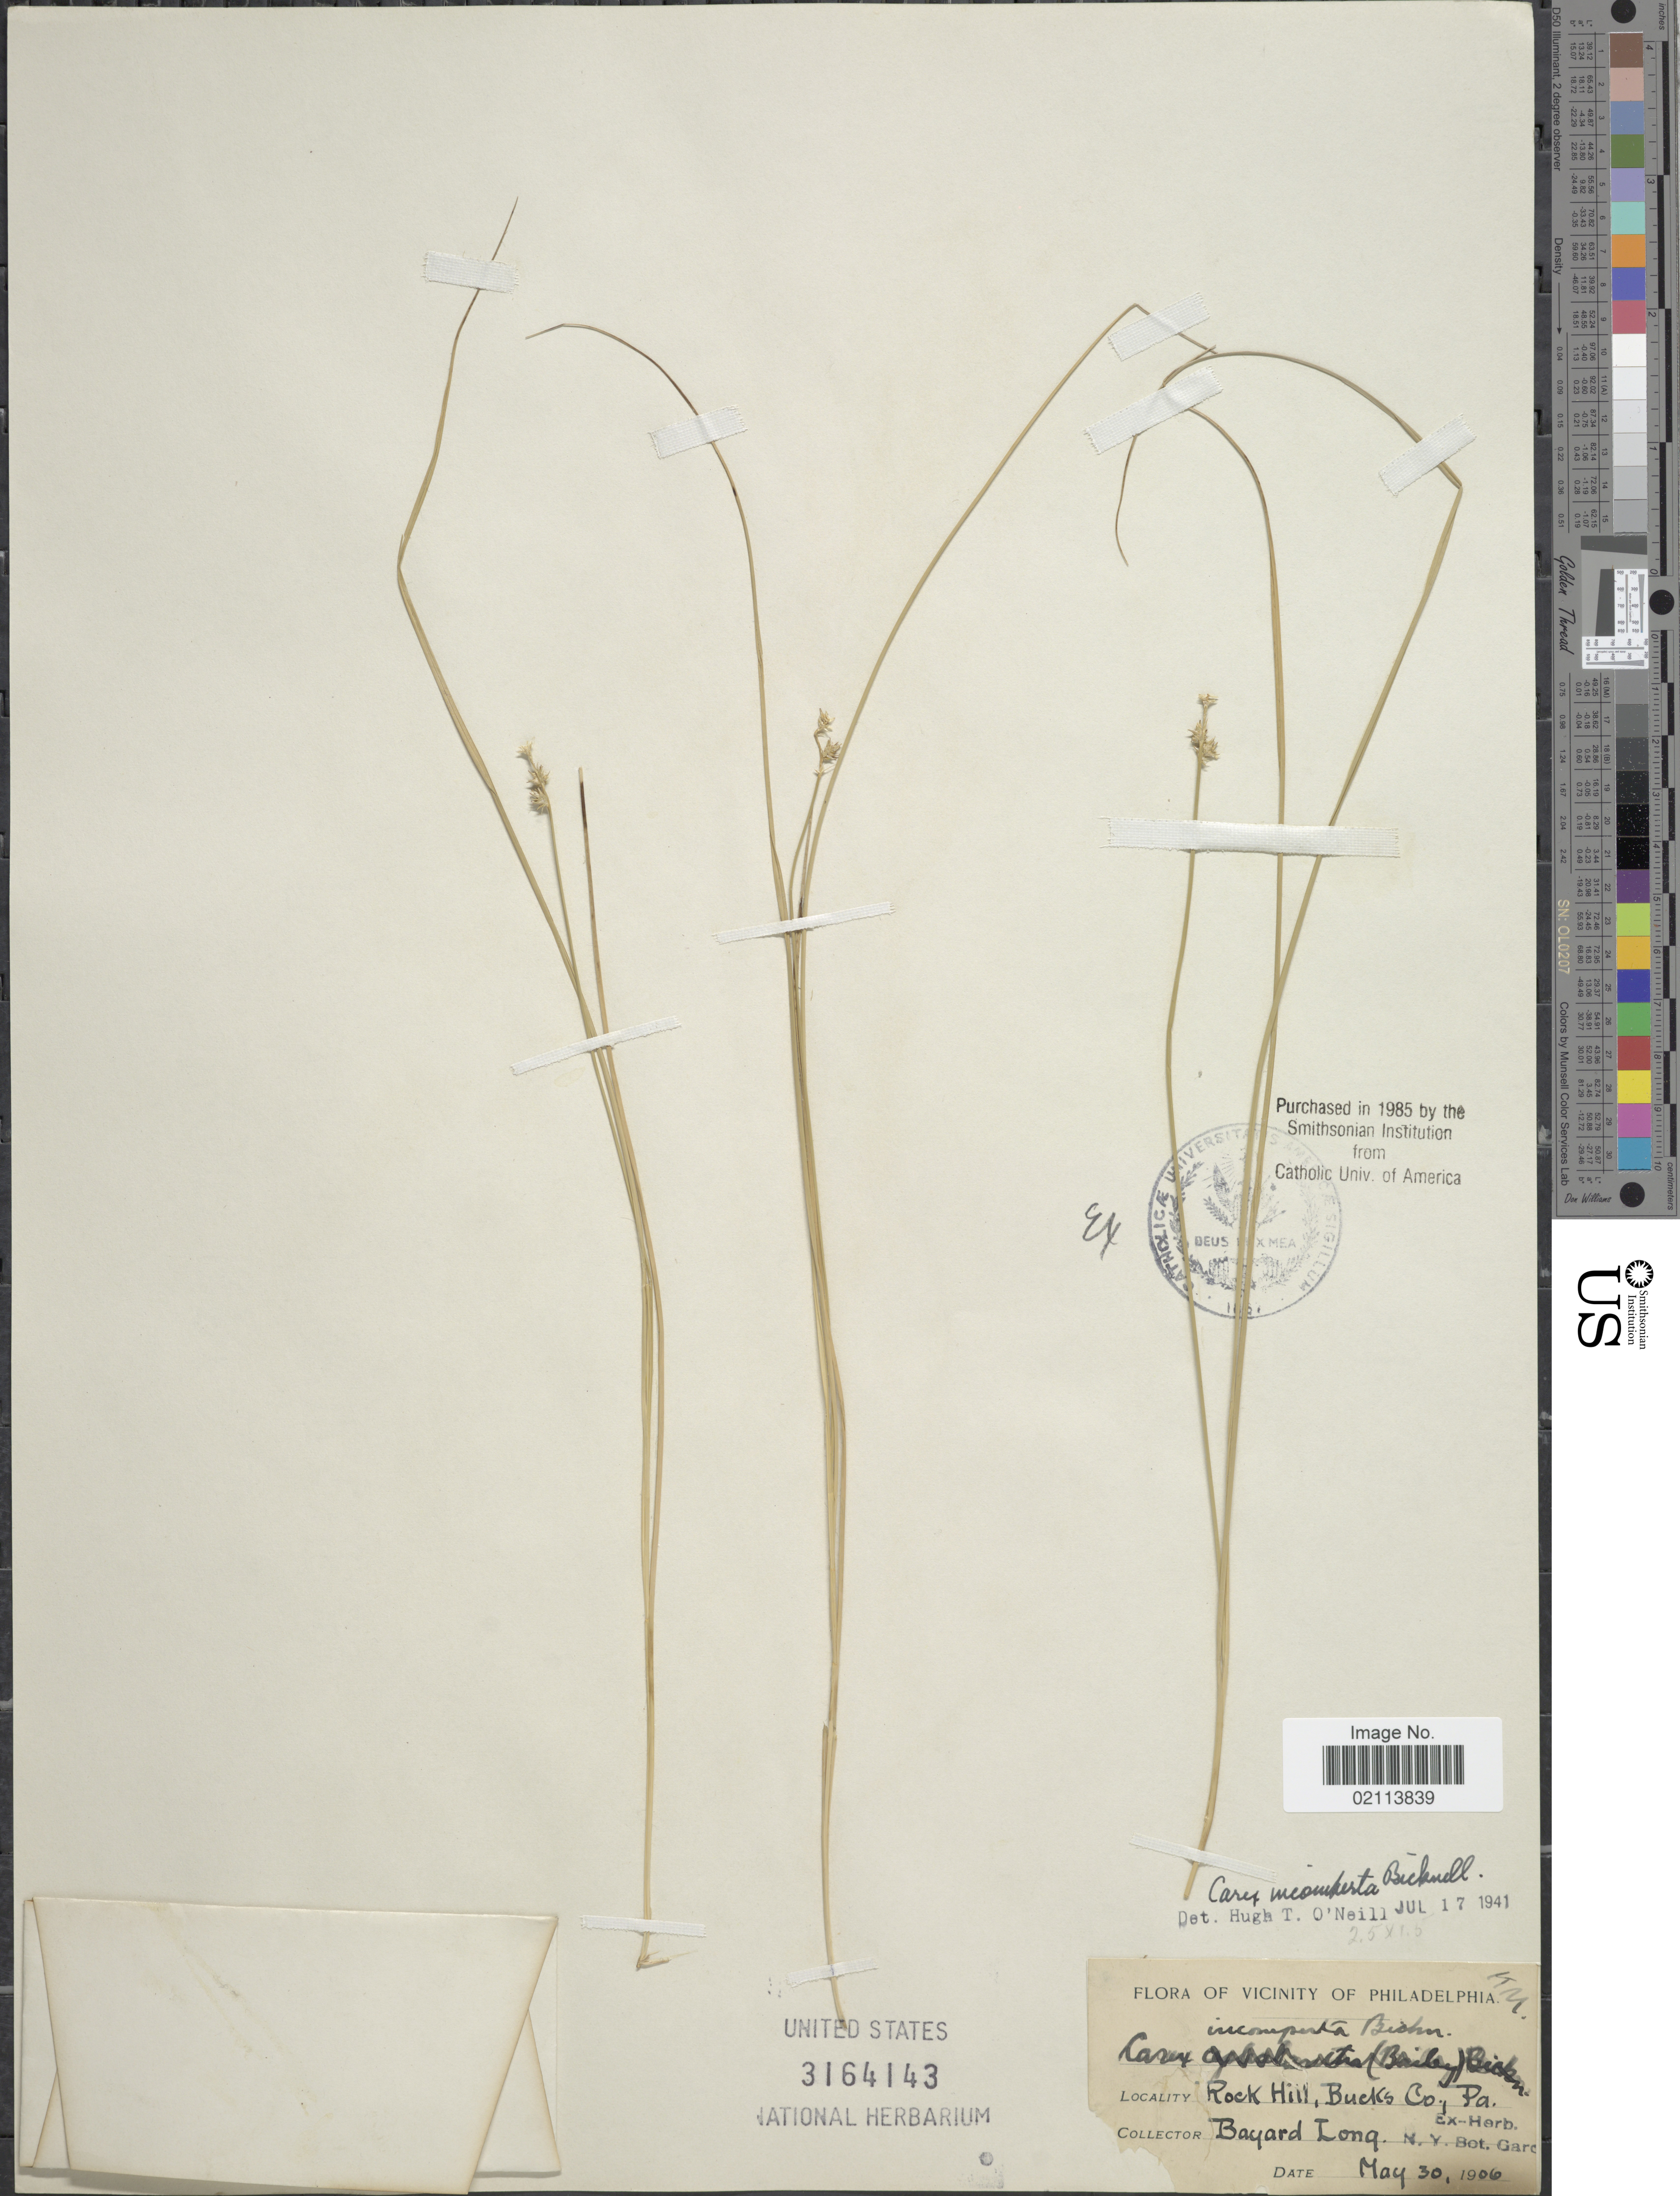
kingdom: Plantae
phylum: Tracheophyta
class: Liliopsida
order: Poales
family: Cyperaceae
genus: Carex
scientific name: Carex atlantica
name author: L.H. Bailey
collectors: B. Long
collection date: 1906-05-30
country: United States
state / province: Pennsylvania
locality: Rock Hill, Bucks Co., Pa.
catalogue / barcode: US 3164143